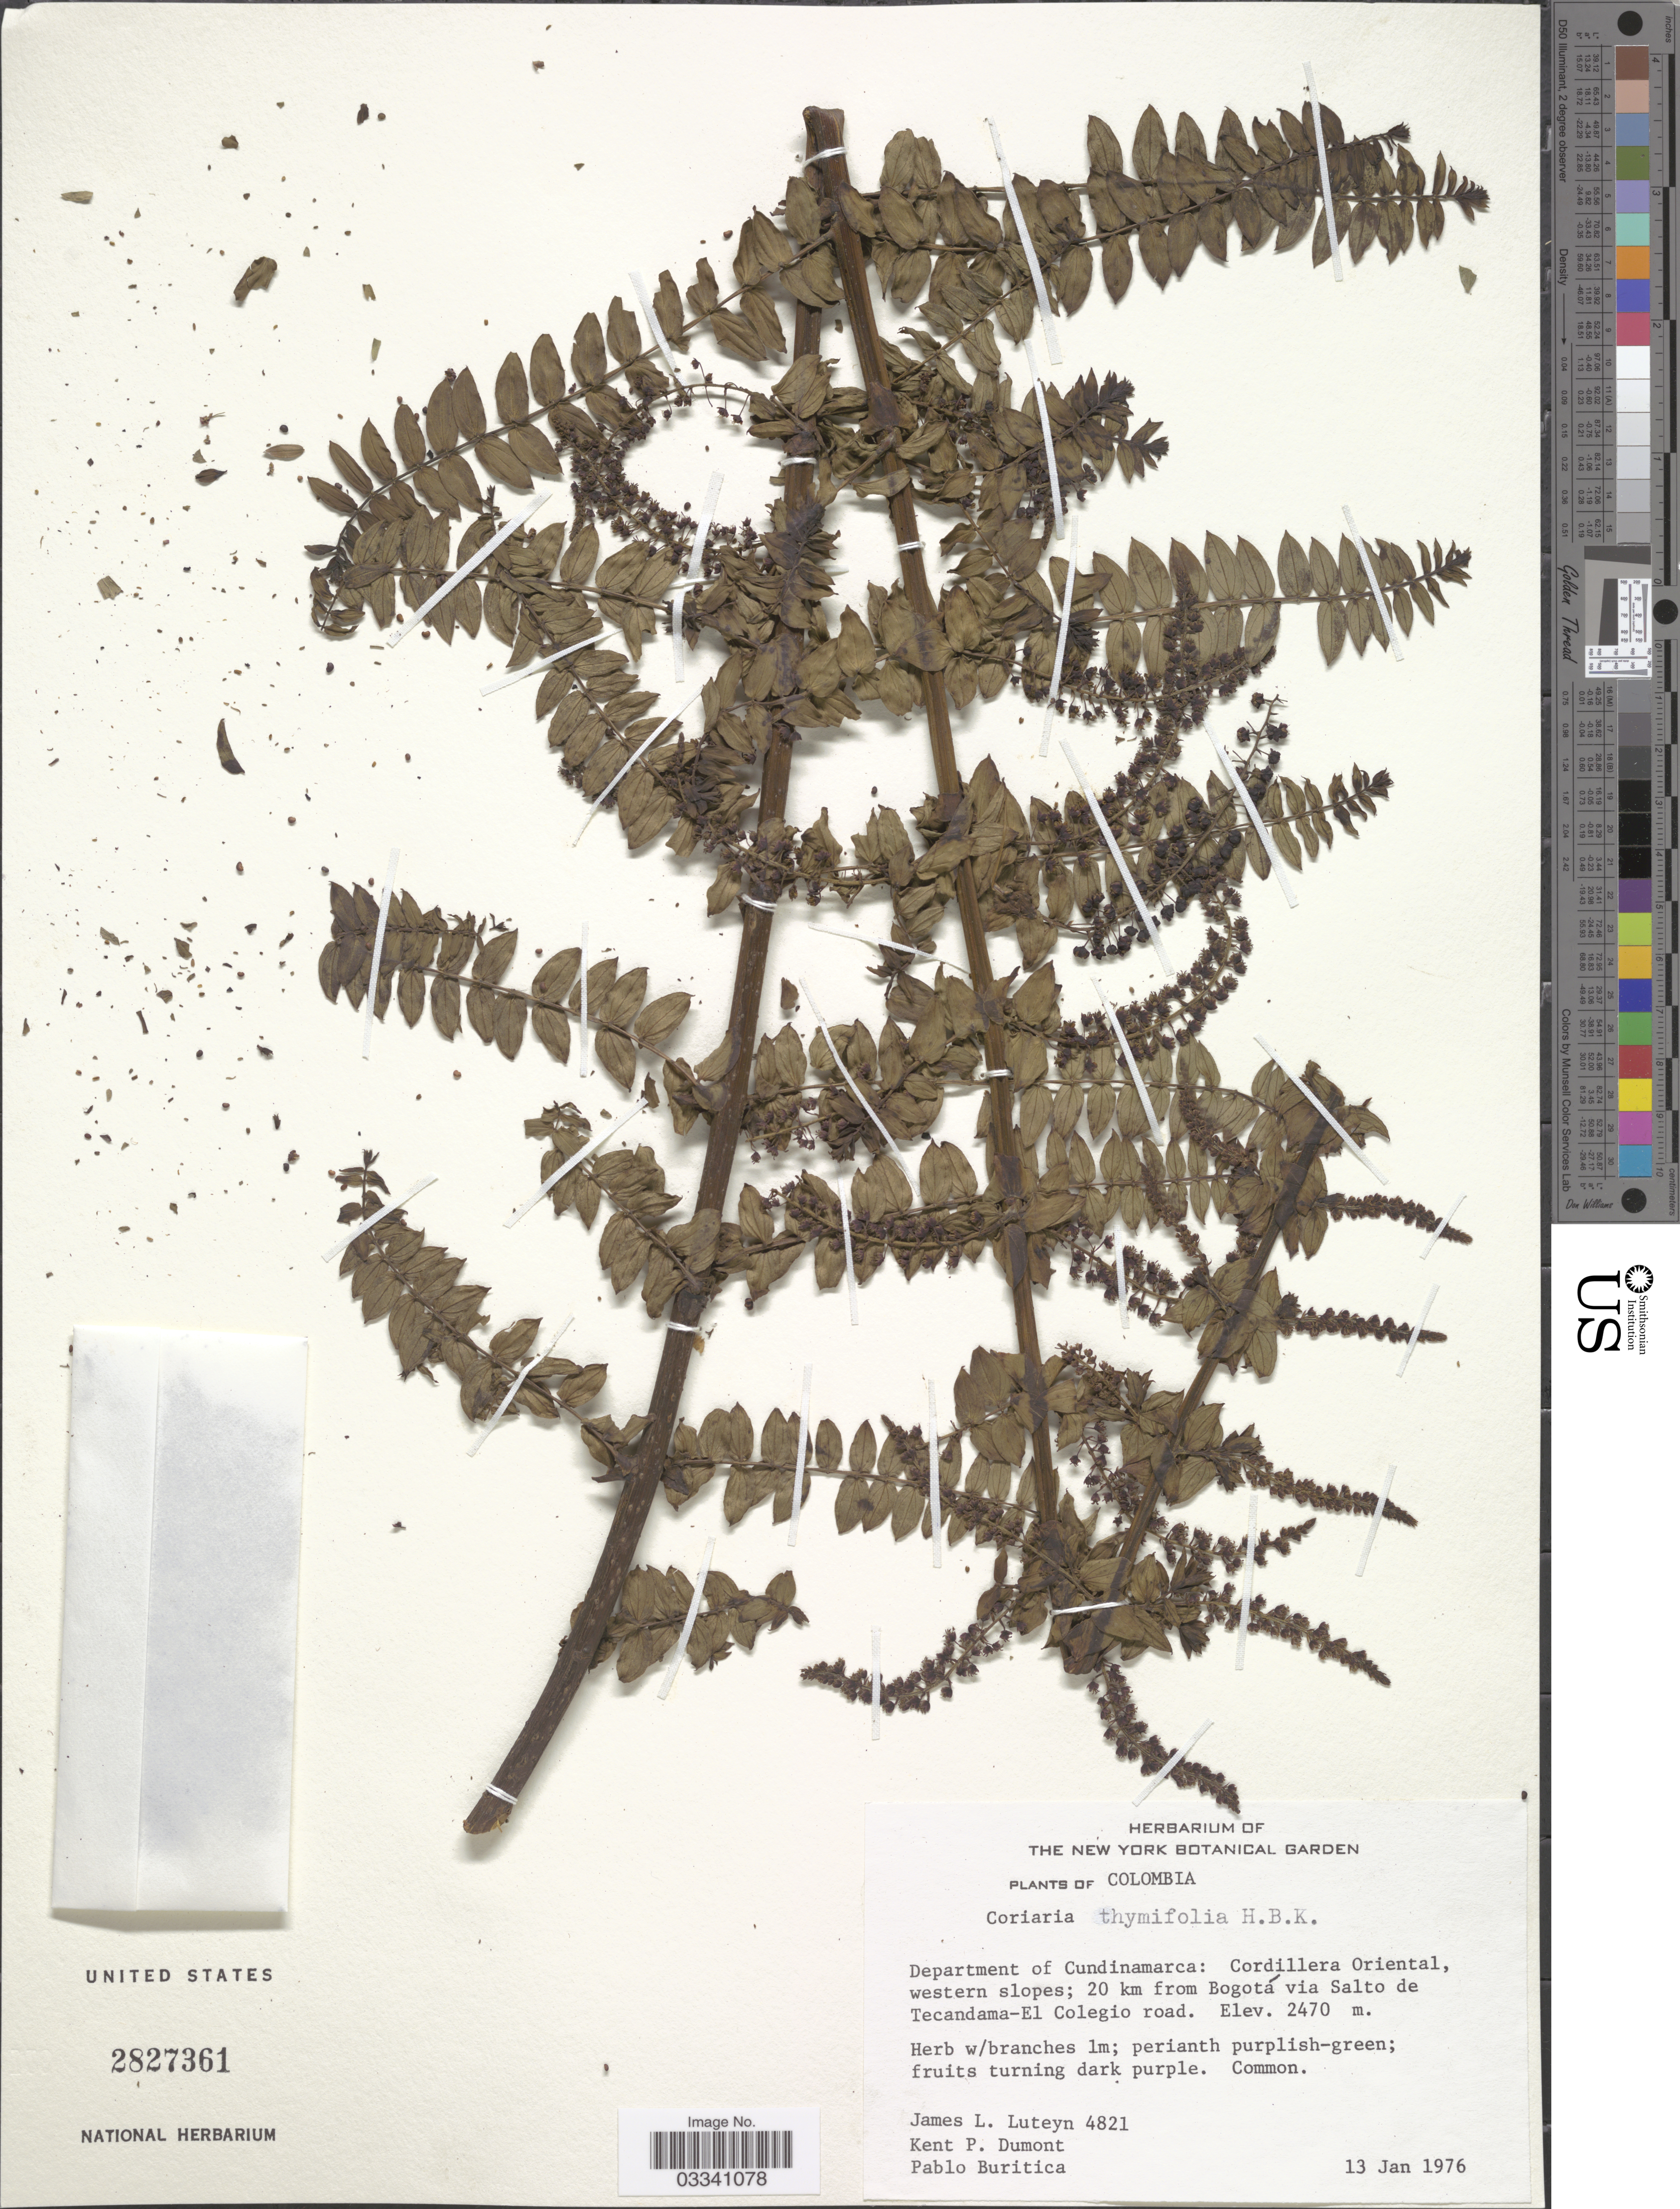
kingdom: Plantae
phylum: Tracheophyta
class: Magnoliopsida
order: Cucurbitales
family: Coriariaceae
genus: Coriaria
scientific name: Coriaria ruscifolia subsp. microphylla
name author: (Poir.) L.E. Skog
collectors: J. L. Luteyn, K. P. Dumont & P. Buritica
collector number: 4821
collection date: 1976-01-13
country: Colombia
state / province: Cundinamarca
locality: Department of Cundinamarca: Cordillera Oriental, western slopes; 20 km from Bogotá via Salto de Tecandama-El Colegio road.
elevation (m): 2470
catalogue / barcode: US 2827361